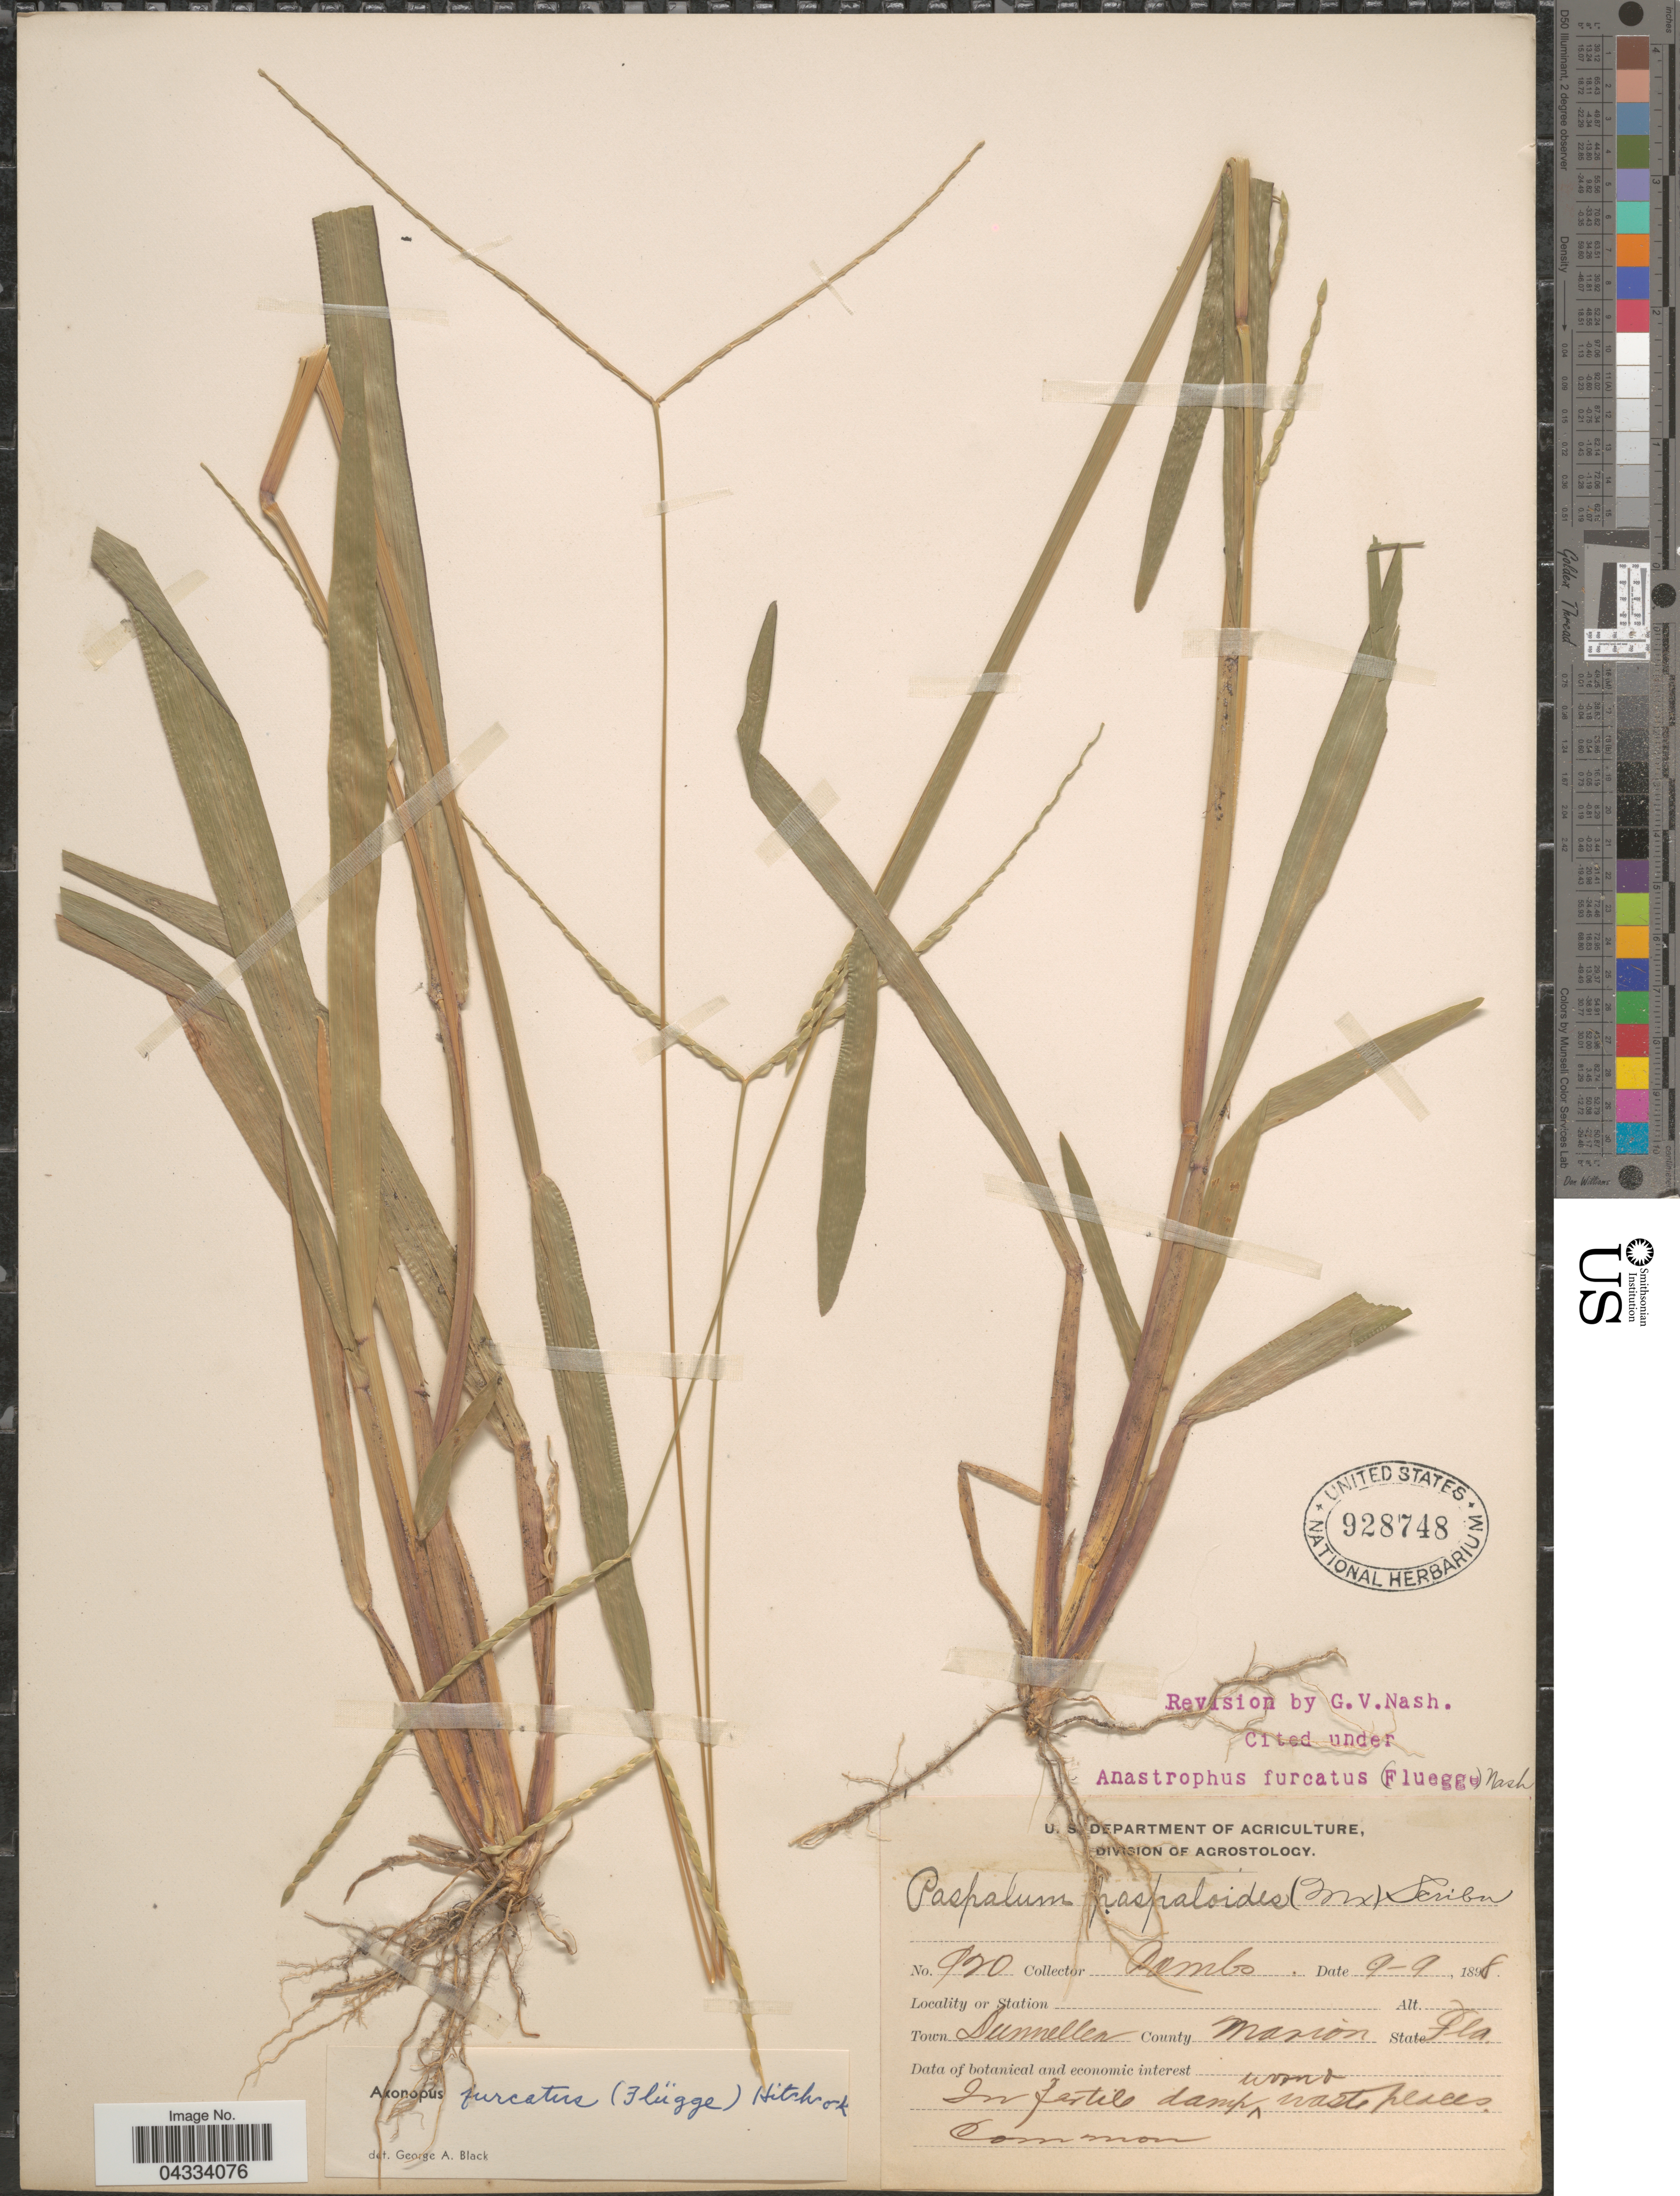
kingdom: Plantae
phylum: Tracheophyta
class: Liliopsida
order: Poales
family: Poaceae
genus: Axonopus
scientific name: Axonopus furcatus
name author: (Flüggé) Hitchc.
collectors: -. Combs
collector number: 920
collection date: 1898-09-09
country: United States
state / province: Florida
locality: Town Dunneller. County Marion.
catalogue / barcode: US 928748